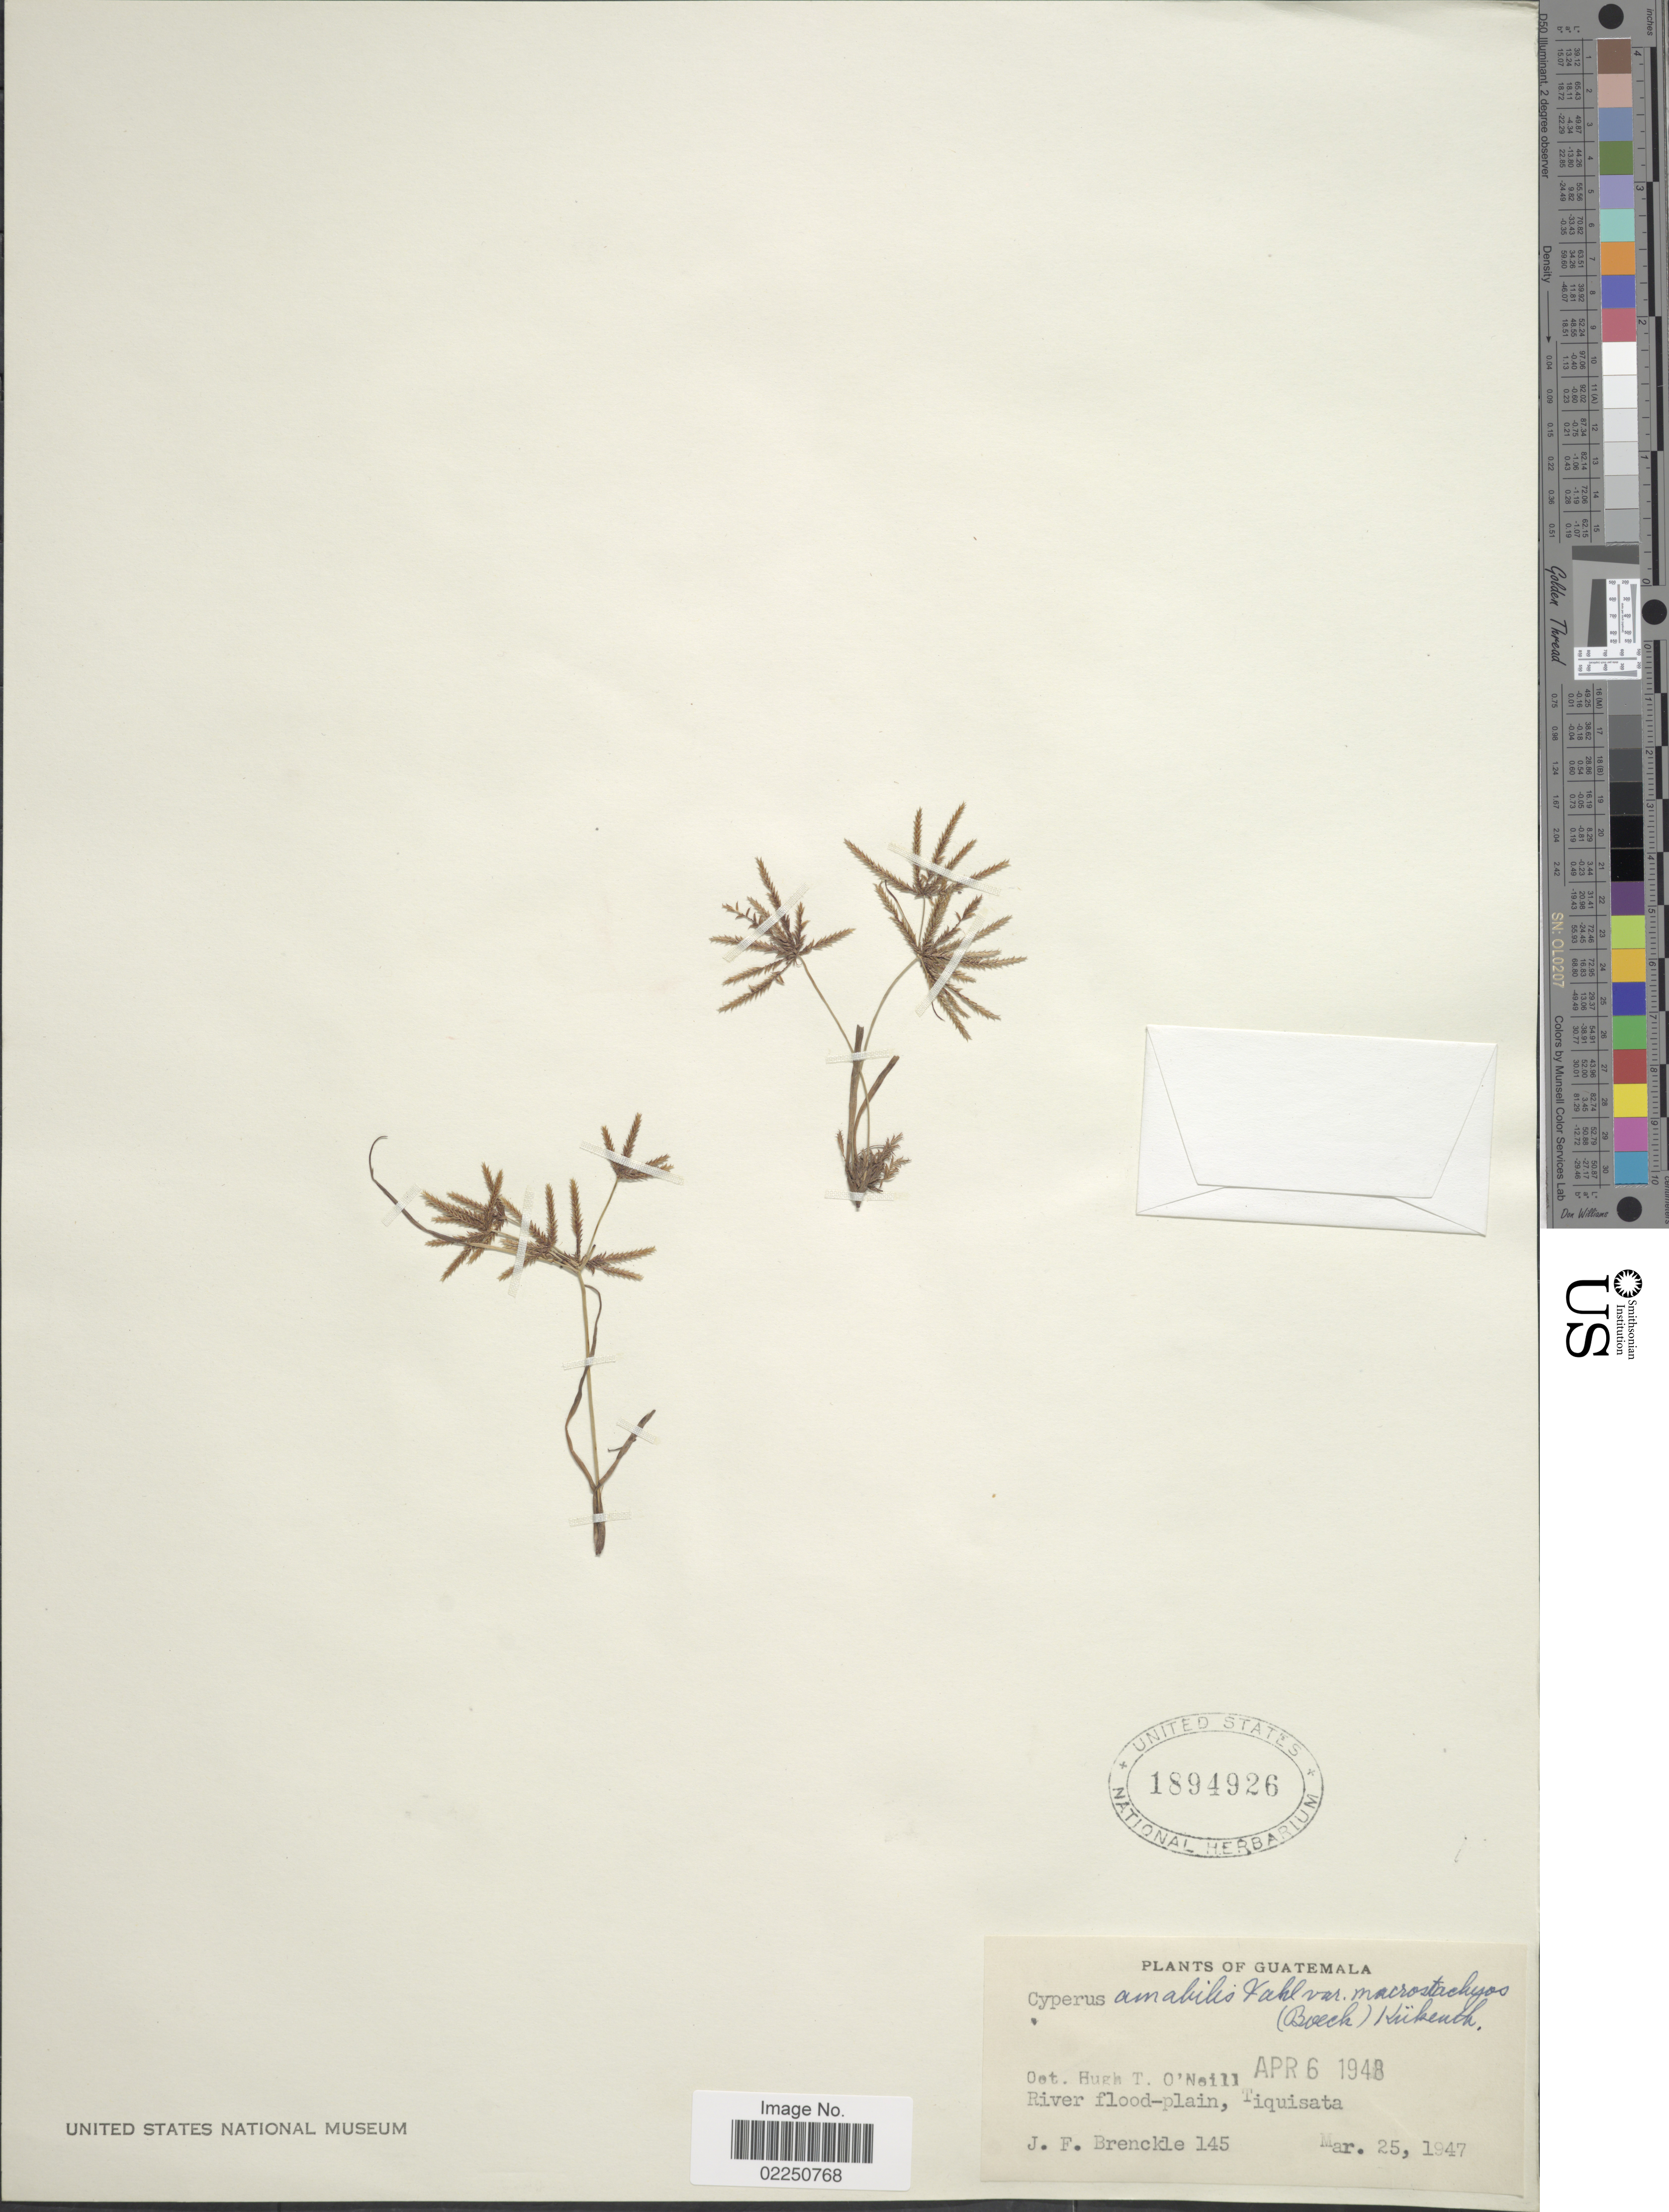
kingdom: Plantae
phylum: Tracheophyta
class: Liliopsida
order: Poales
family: Cyperaceae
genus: Cyperus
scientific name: Cyperus amabilis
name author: Vahl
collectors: J. Brenckle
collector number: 145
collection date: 1947-03-25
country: Guatemala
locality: River flood-plain, Tiquisata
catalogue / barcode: US 1894926